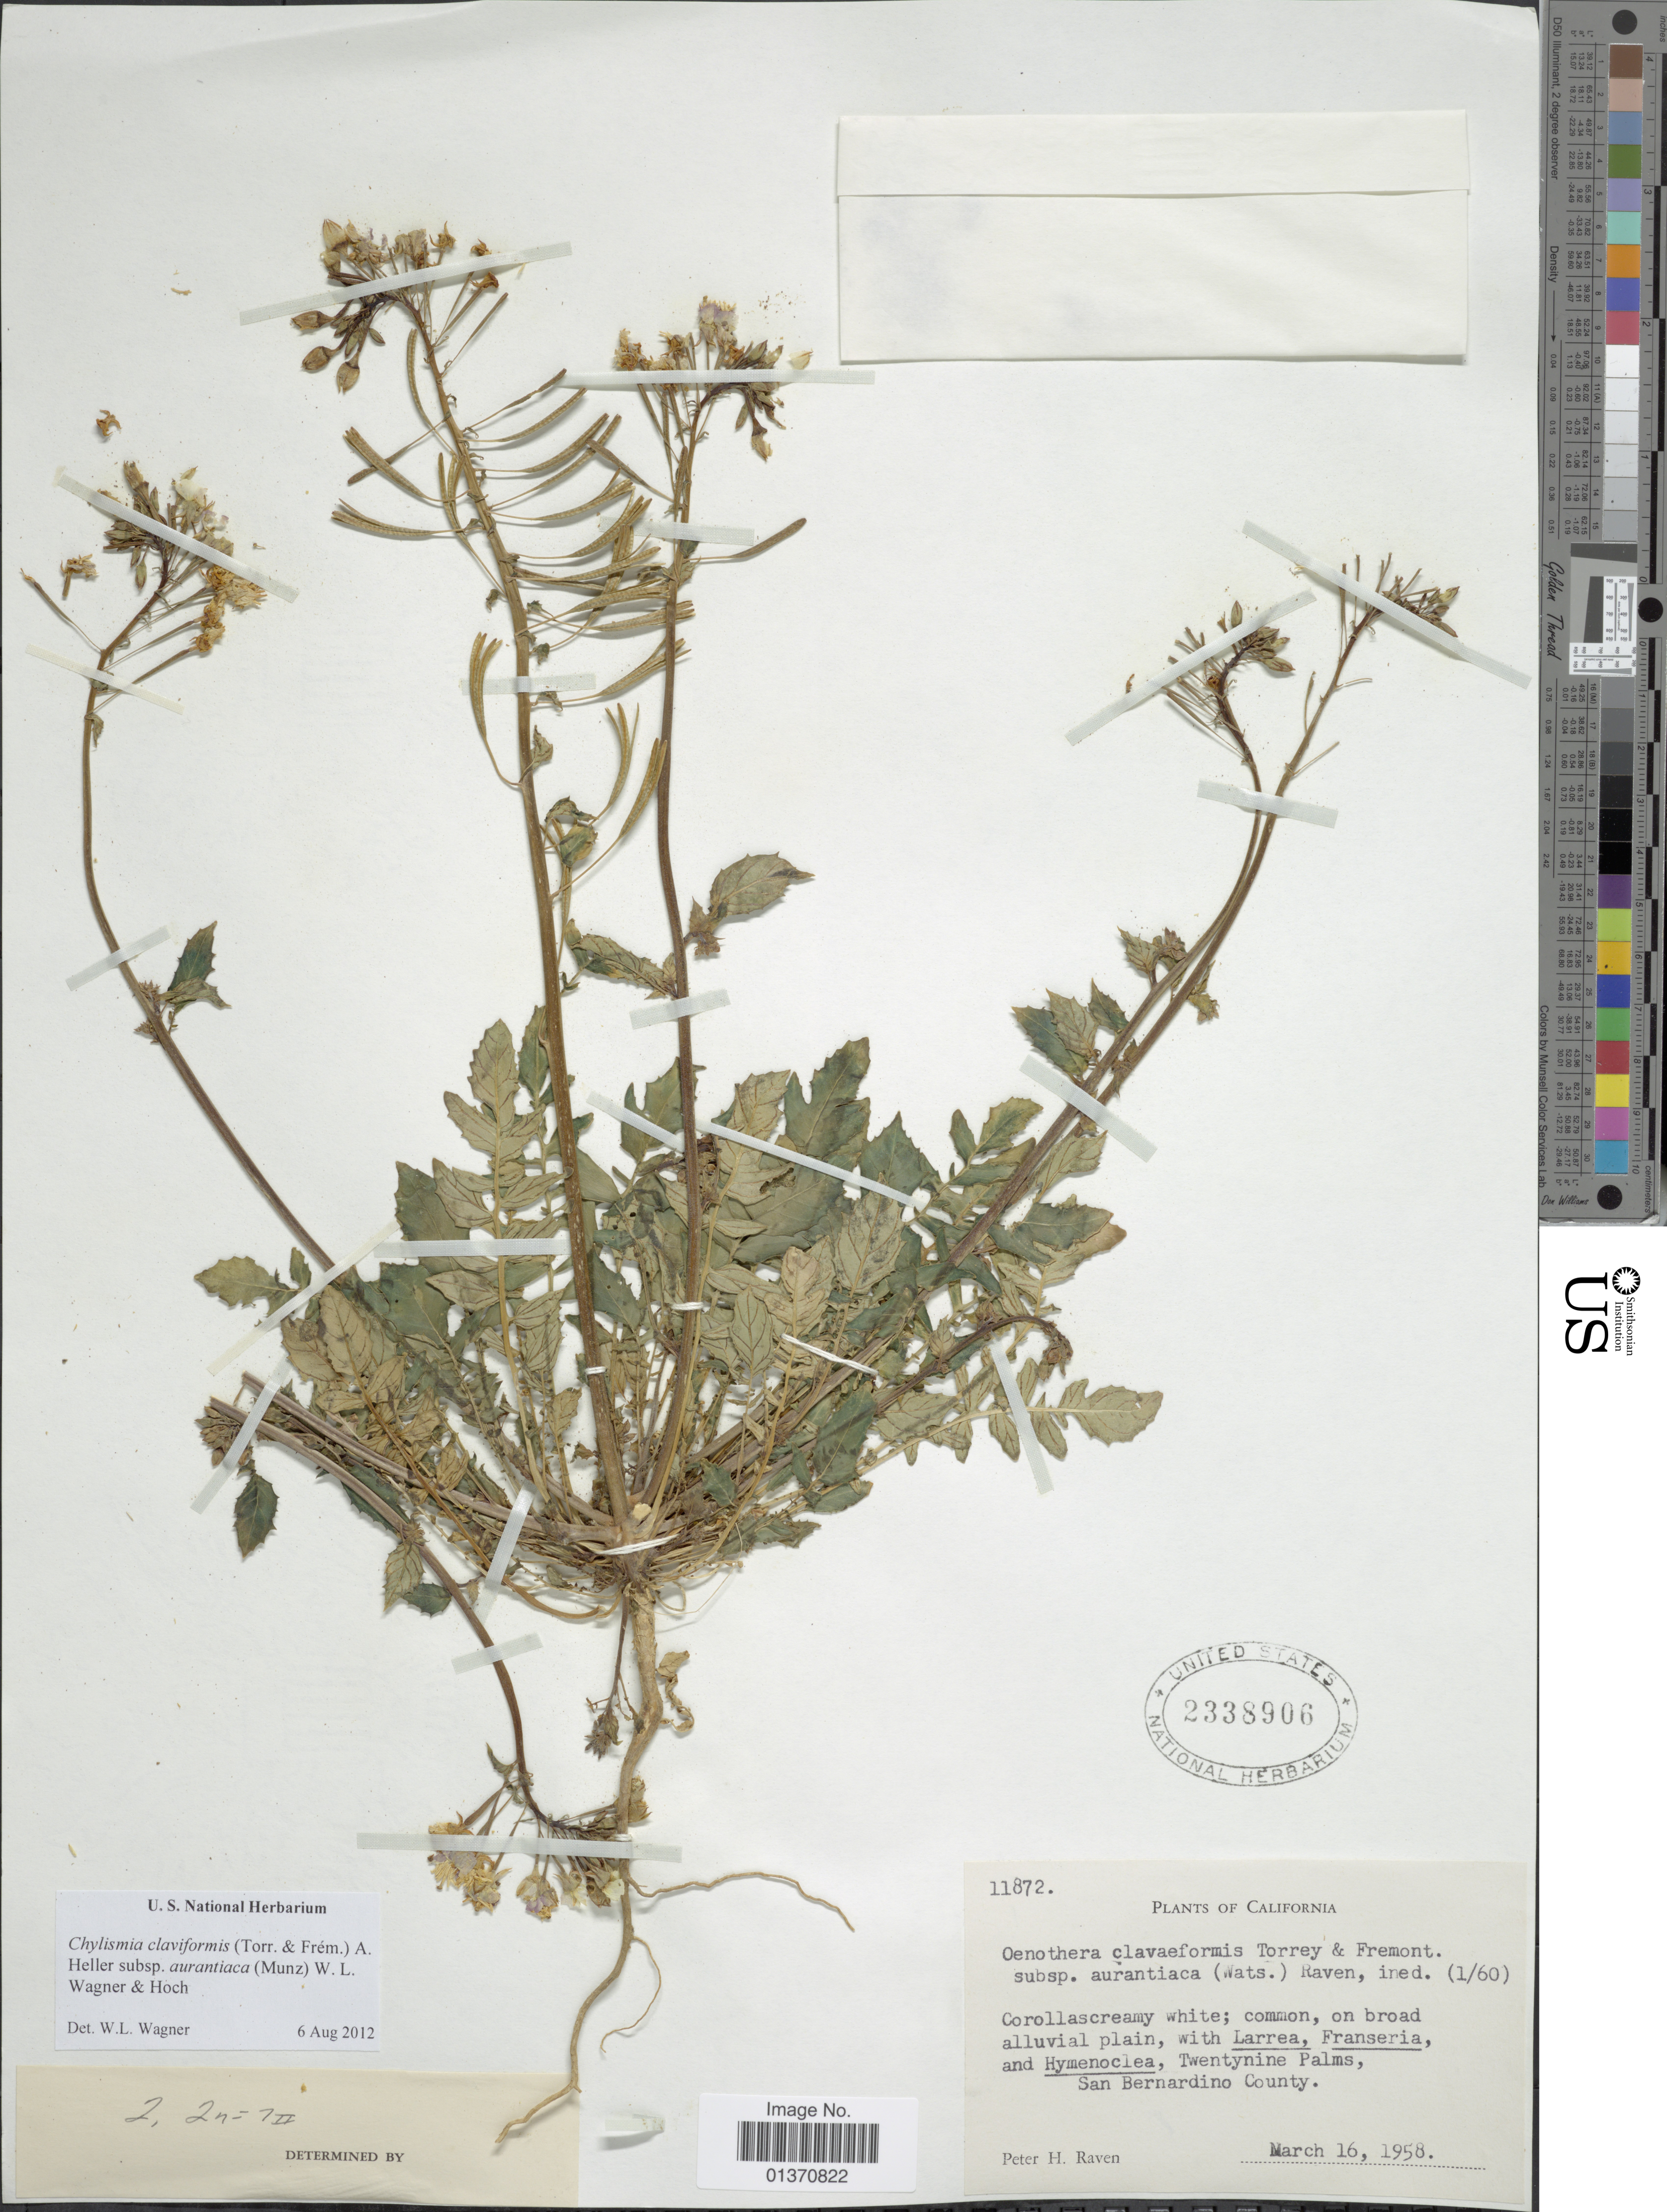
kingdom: Plantae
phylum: Tracheophyta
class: Magnoliopsida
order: Myrtales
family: Onagraceae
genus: Chylismia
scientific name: Chylismia claviformis subsp. aurantiaca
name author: (Munz) W.L. Wagner & Hoch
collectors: P. H. Raven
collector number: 11872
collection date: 1958-03-16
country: United States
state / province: California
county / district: San Bernardino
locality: Twentynine Palms, San Bernardino County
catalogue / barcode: US 2338906